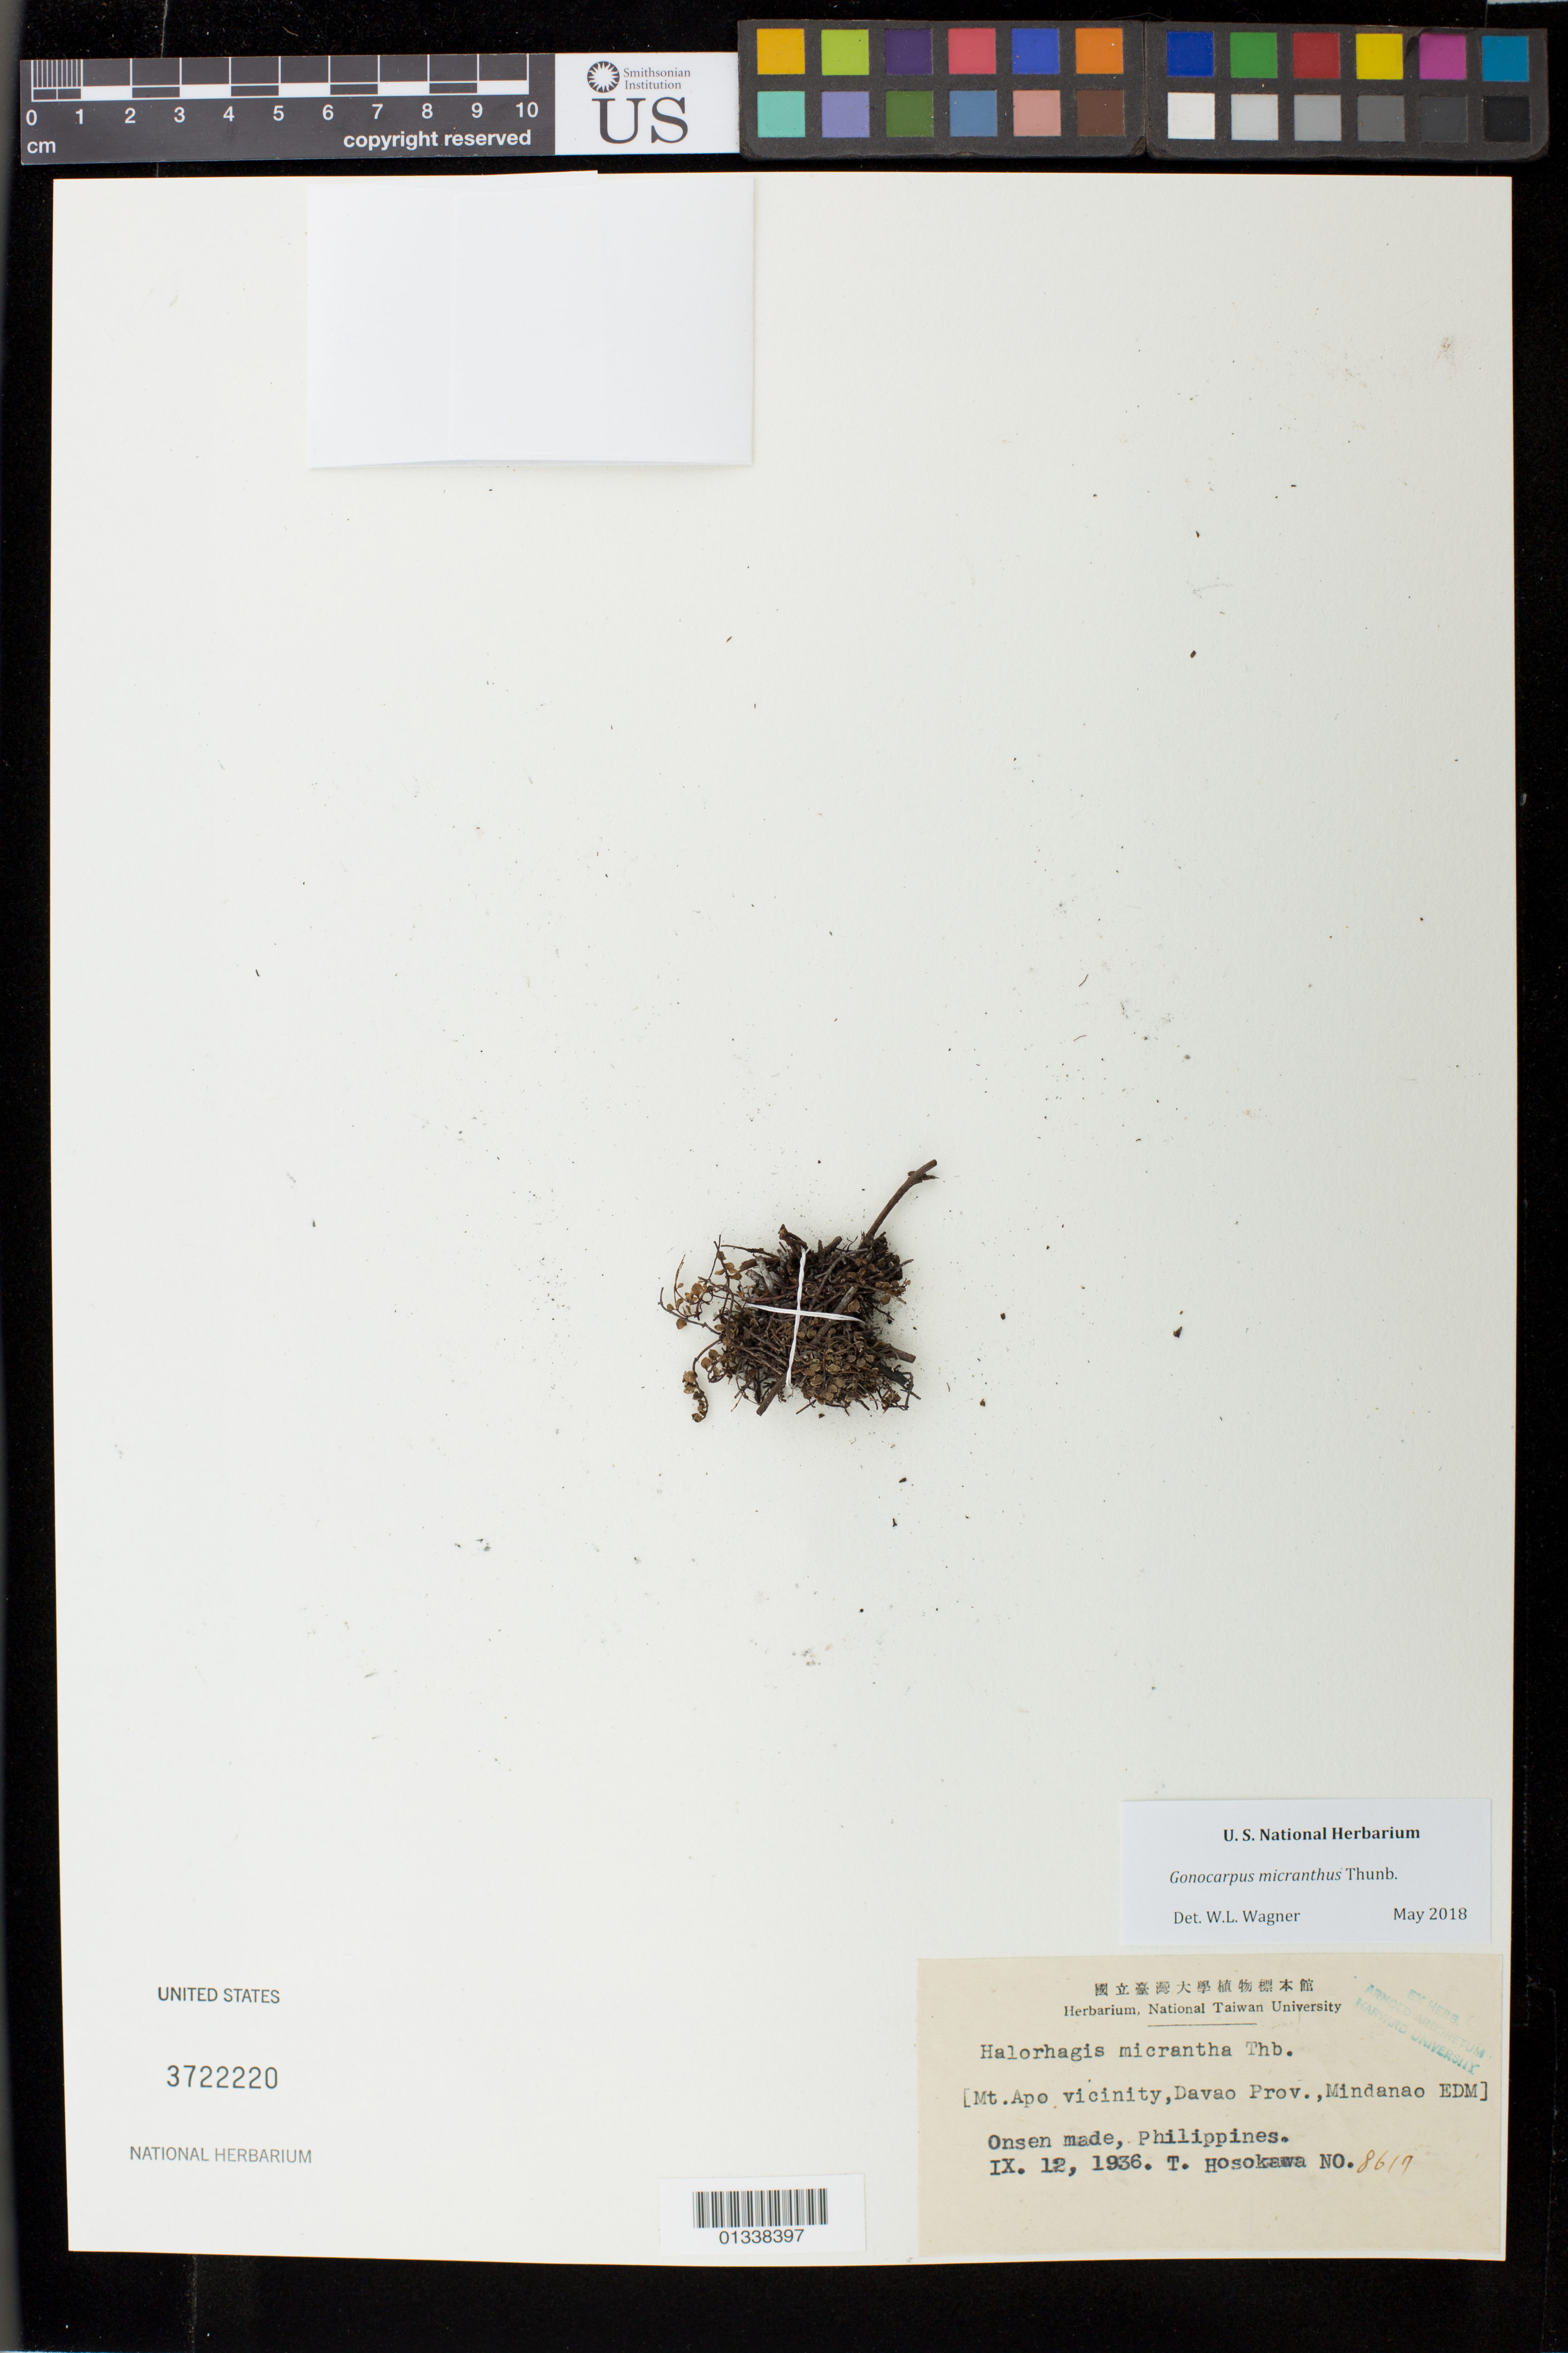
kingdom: Plantae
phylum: Tracheophyta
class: Magnoliopsida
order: Saxifragales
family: Haloragaceae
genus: Gonocarpus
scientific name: Gonocarpus micranthus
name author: Thunb.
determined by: Wagner, W. L., (BOT), Smithsonian Institution - National Museum of Natural History (UNITED STATES)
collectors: T. Hosokawa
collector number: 8617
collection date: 1936-09-12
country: Philippines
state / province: Davao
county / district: Davao del Sur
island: Mindanao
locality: Onsen made [Mt. Apo. vicinity, Davao Prov. Mindanaeo EDM]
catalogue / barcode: US 3722220